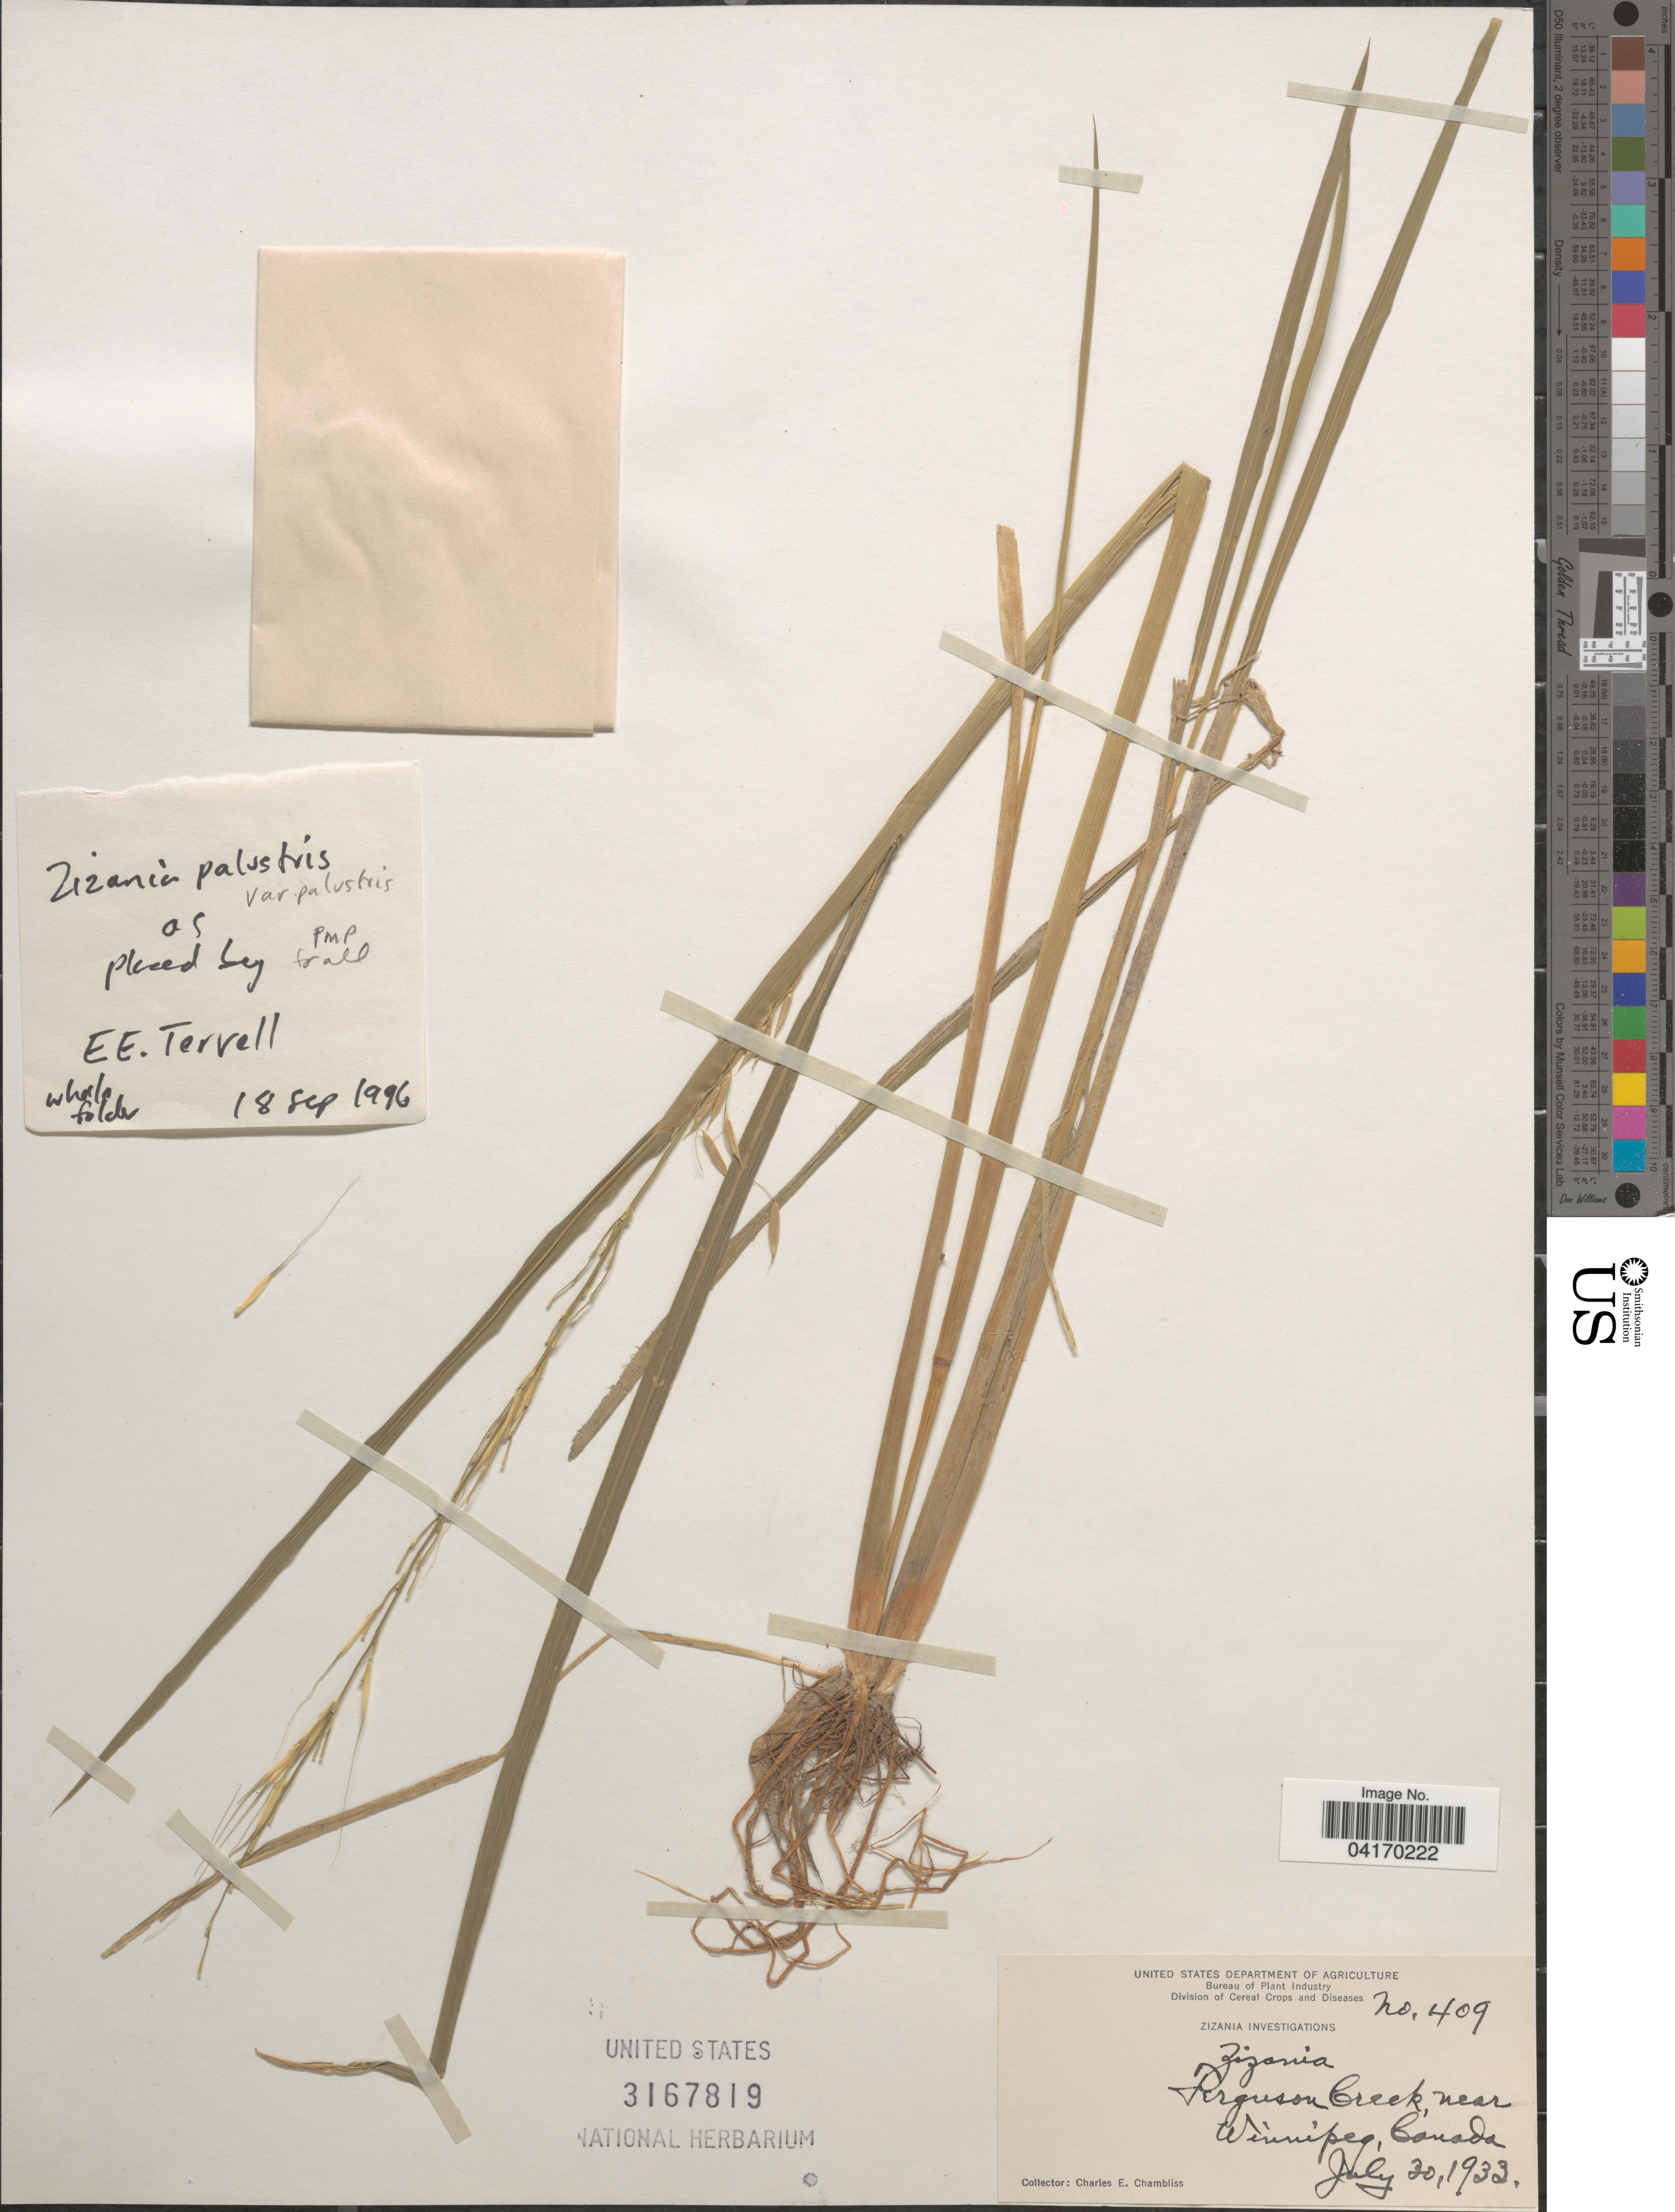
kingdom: Plantae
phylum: Tracheophyta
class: Liliopsida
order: Poales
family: Poaceae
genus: Zizania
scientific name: Zizania palustris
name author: L.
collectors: C. Chambliss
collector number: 409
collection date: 1933-07-30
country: Canada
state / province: Manitoba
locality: Ferguson Creek near Winnipeg.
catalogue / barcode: US 3167819